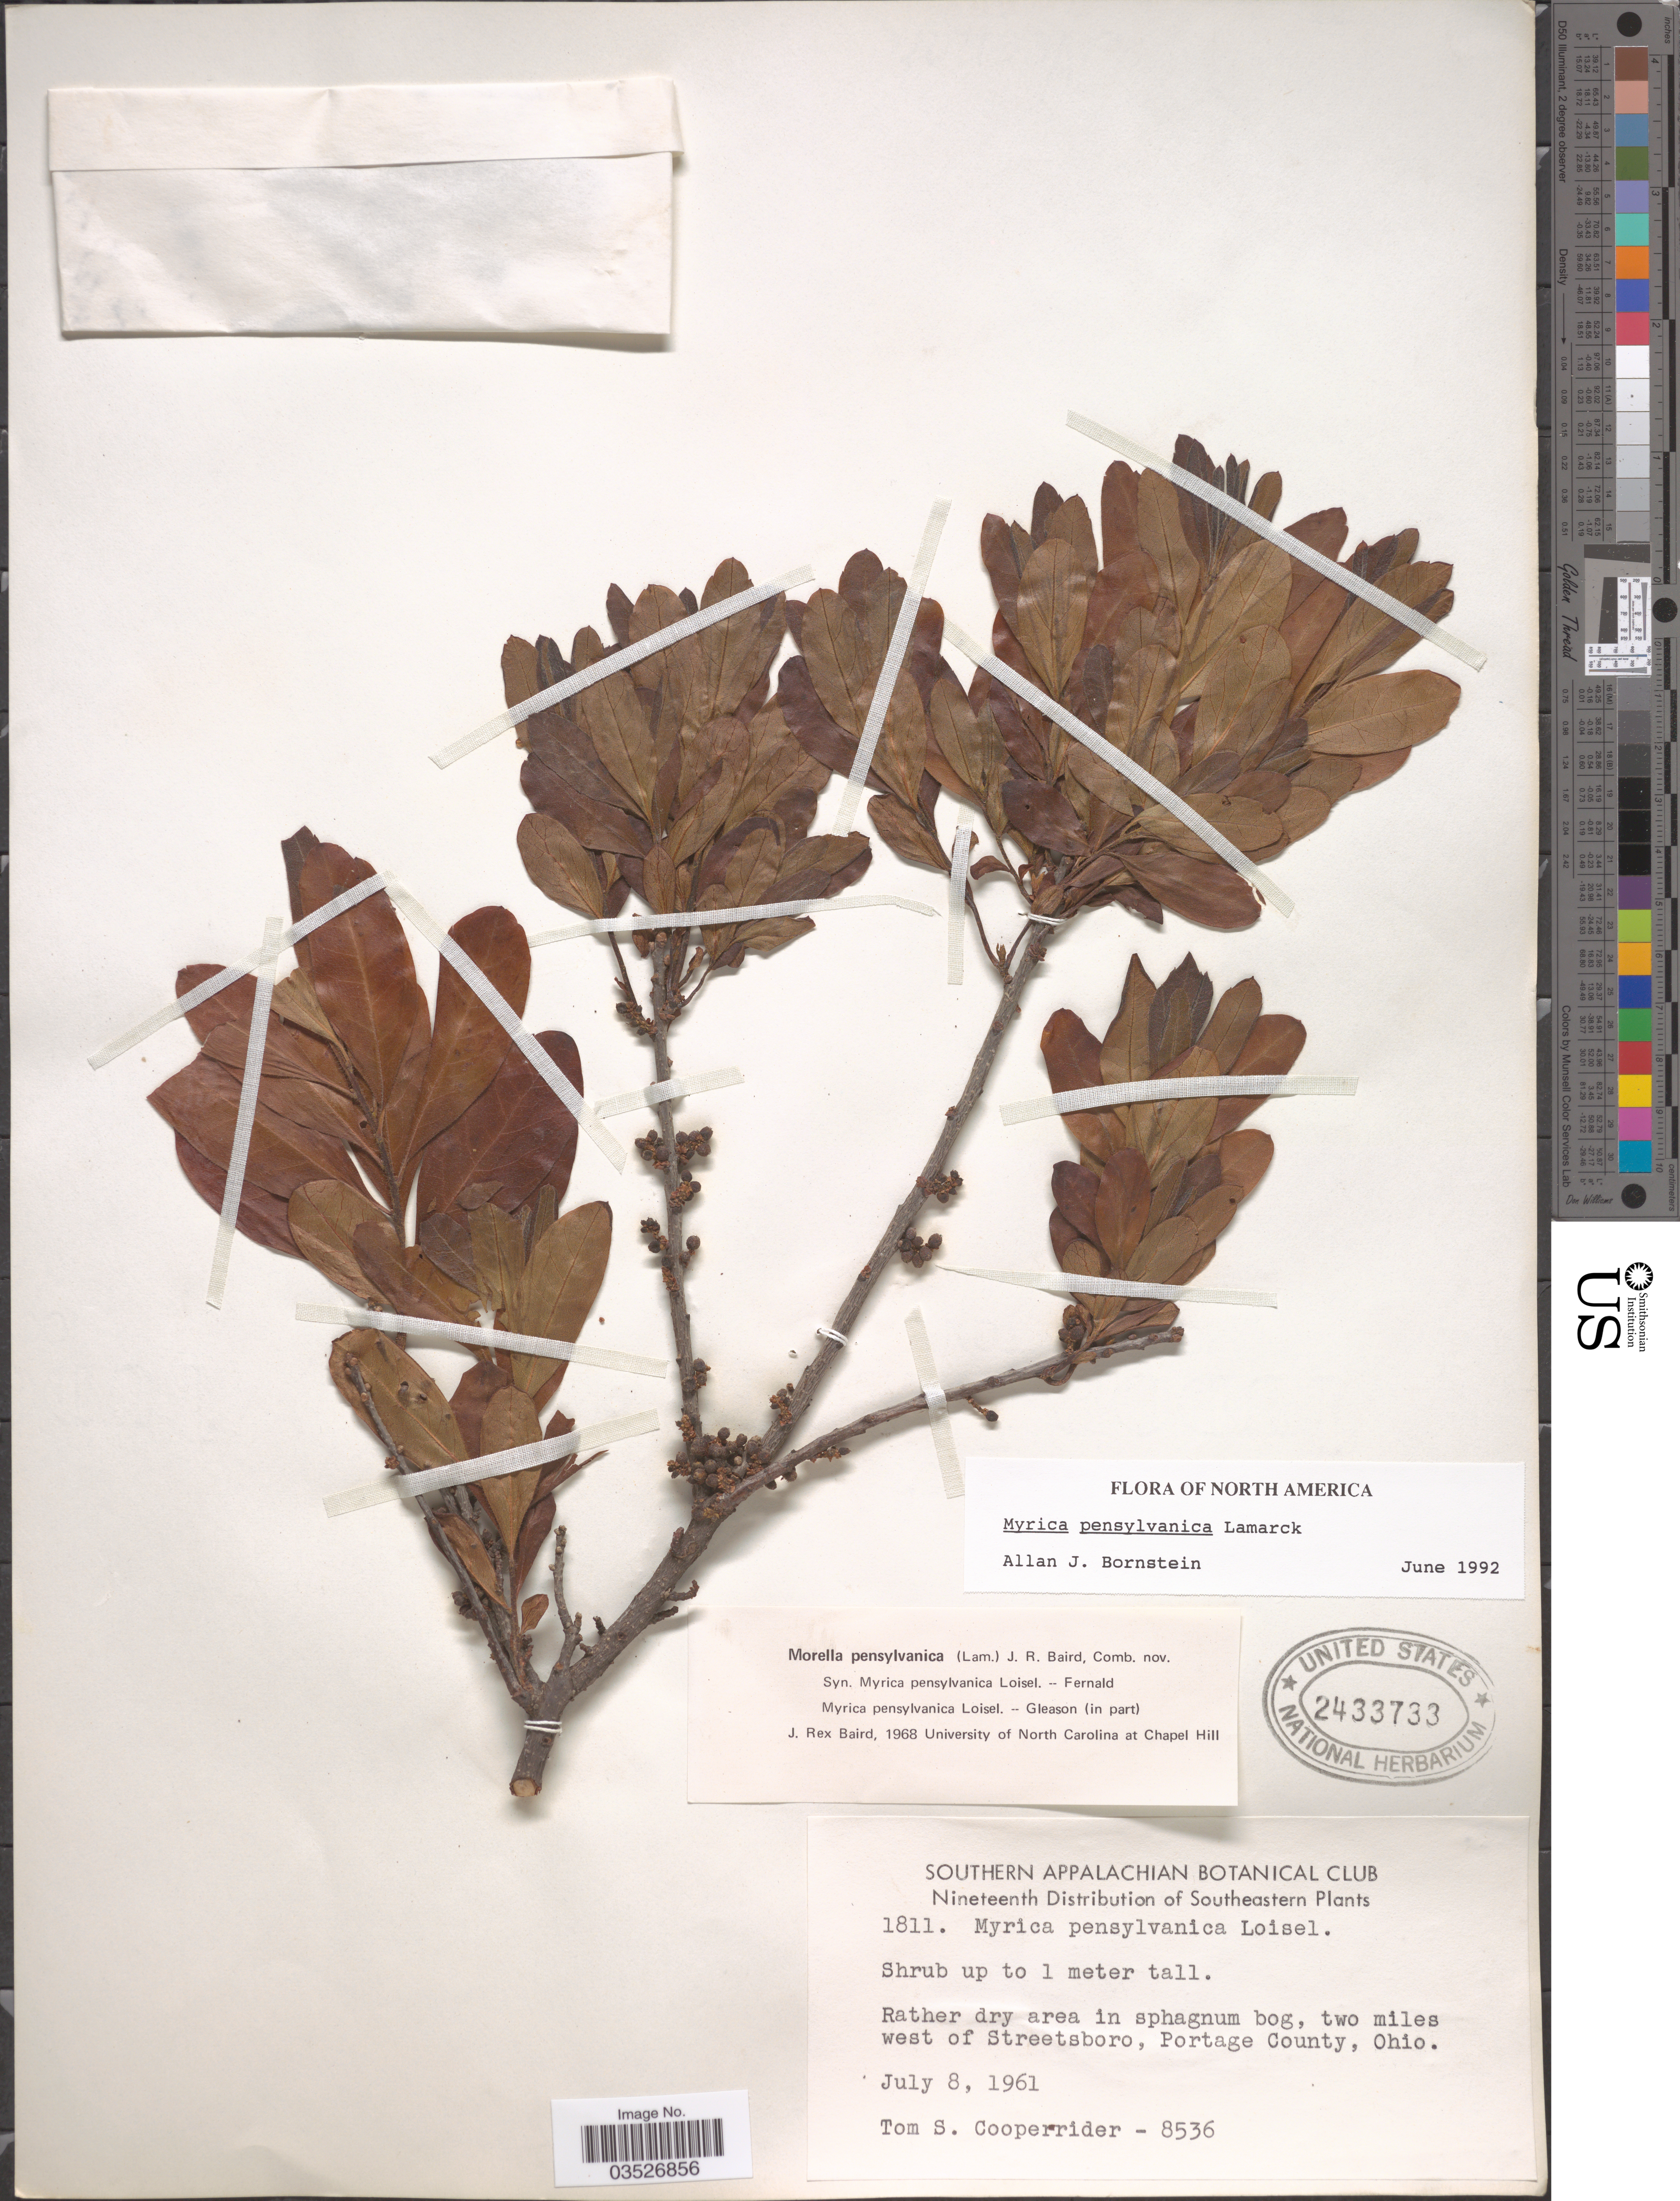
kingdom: Plantae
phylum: Tracheophyta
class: Magnoliopsida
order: Fagales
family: Myricaceae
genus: Morella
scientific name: Morella pensylvanica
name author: (Mirb.) Kartesz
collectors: T. S. Cooperrider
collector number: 8536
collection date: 1961-07-08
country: United States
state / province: Ohio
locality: Southeastern. Rather dry area in sphagnum bog, two miles west of Streetsboro, Portage County.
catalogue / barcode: US 2433733